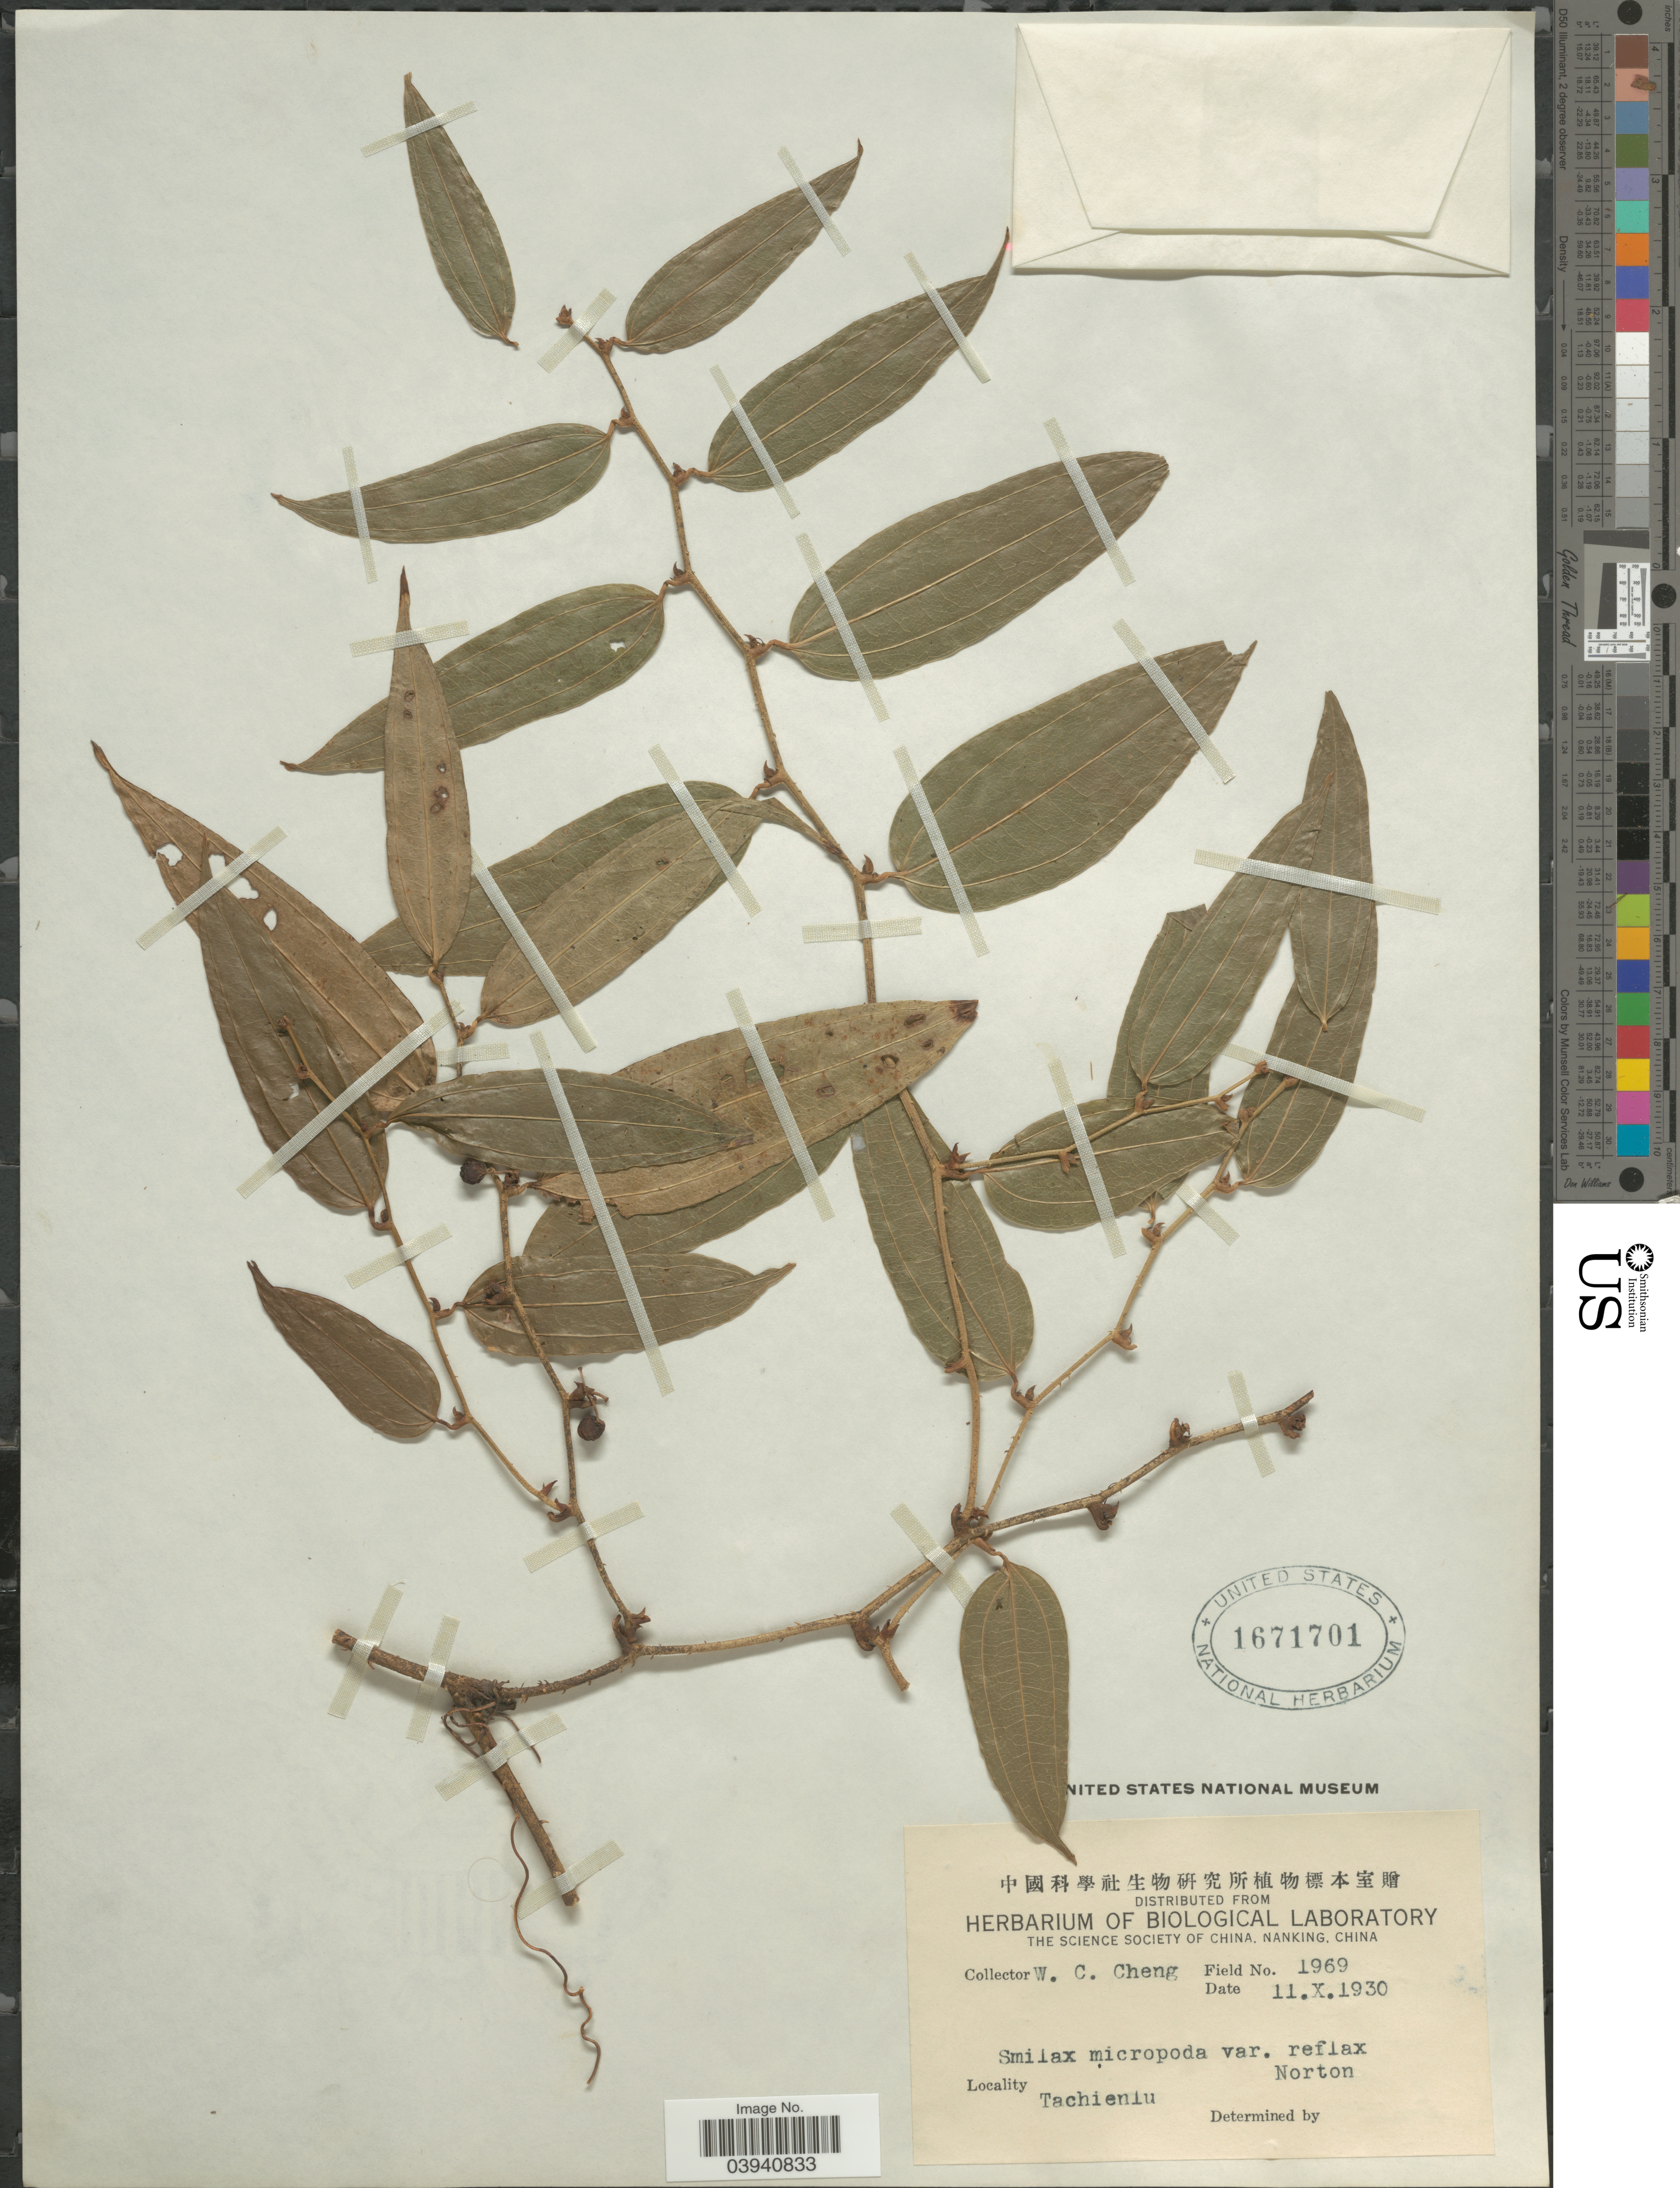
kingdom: Plantae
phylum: Tracheophyta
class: Liliopsida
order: Liliales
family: Smilacaceae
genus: Smilax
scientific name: Smilax micropoda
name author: A. DC.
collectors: W. C. Cheng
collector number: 1969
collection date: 1930-10-11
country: China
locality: Tachienlu.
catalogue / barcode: US 1671701